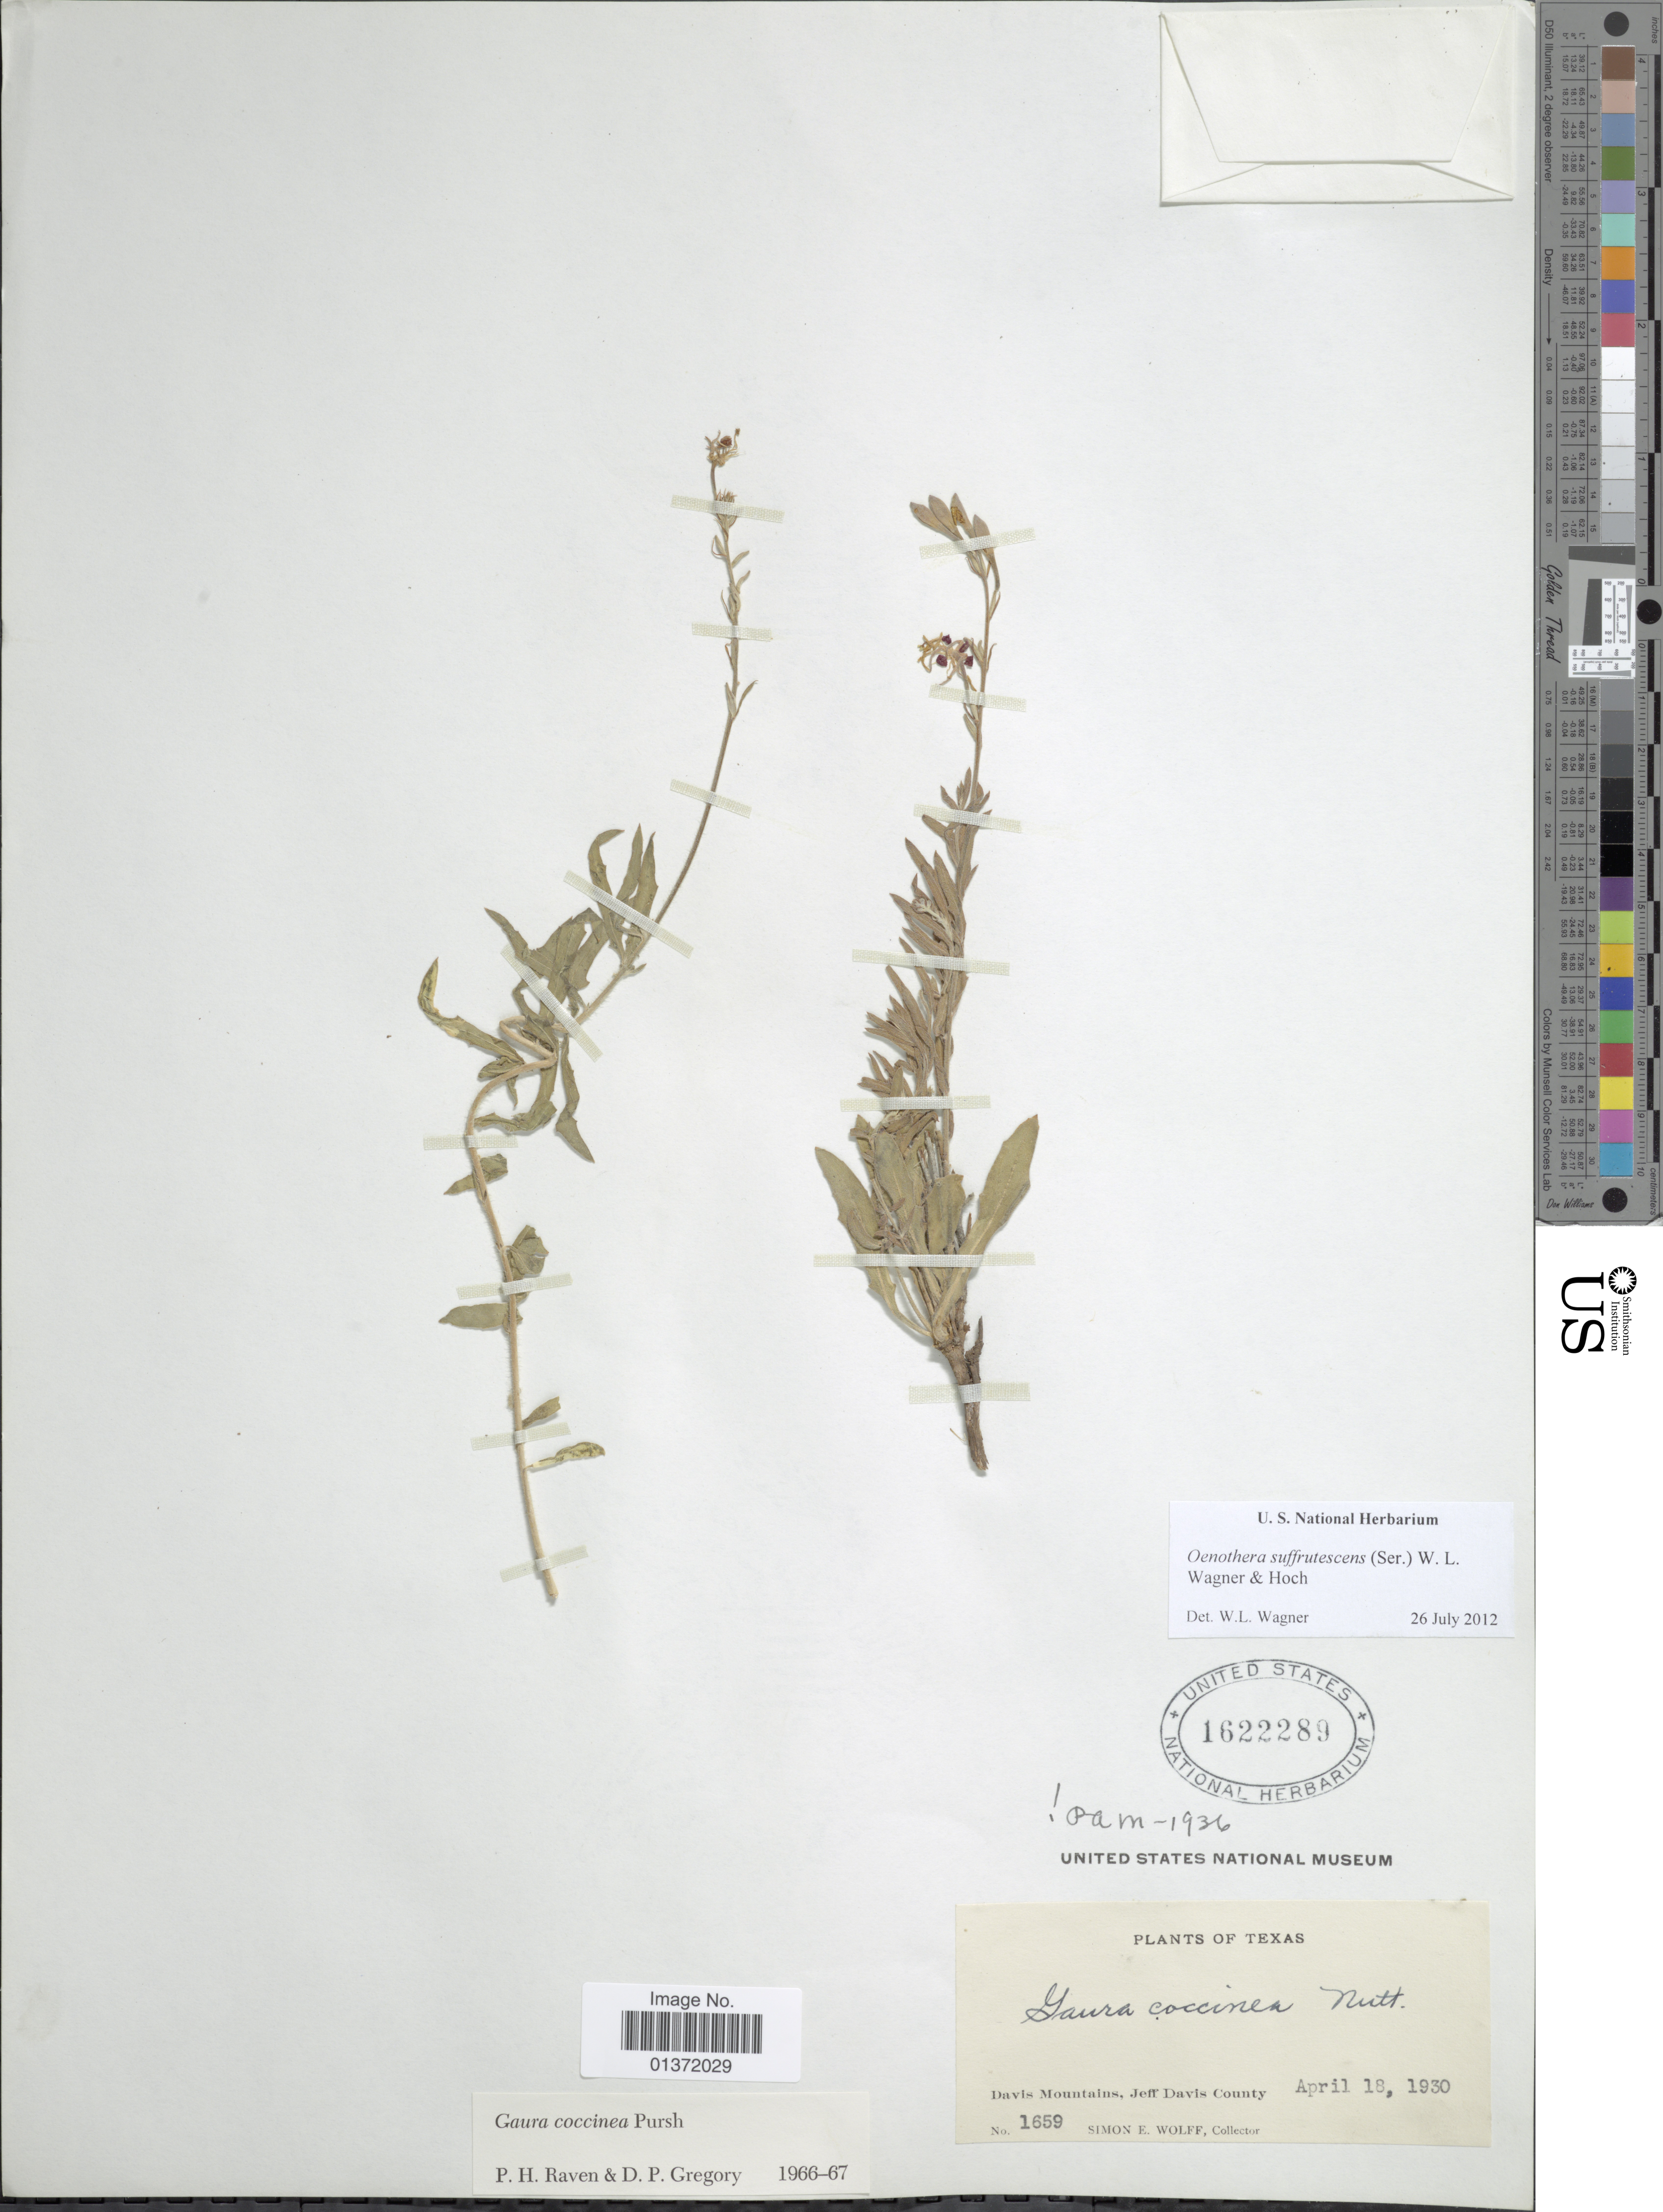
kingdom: Plantae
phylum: Tracheophyta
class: Magnoliopsida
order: Myrtales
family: Onagraceae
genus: Oenothera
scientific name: Oenothera suffrutescens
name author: (Ser.) W.L. Wagner & Hoch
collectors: S. E. Wolff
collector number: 1659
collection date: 1930-04-18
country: United States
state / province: Texas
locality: Davis mountains, Jeff's Davis County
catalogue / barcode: US 1622289